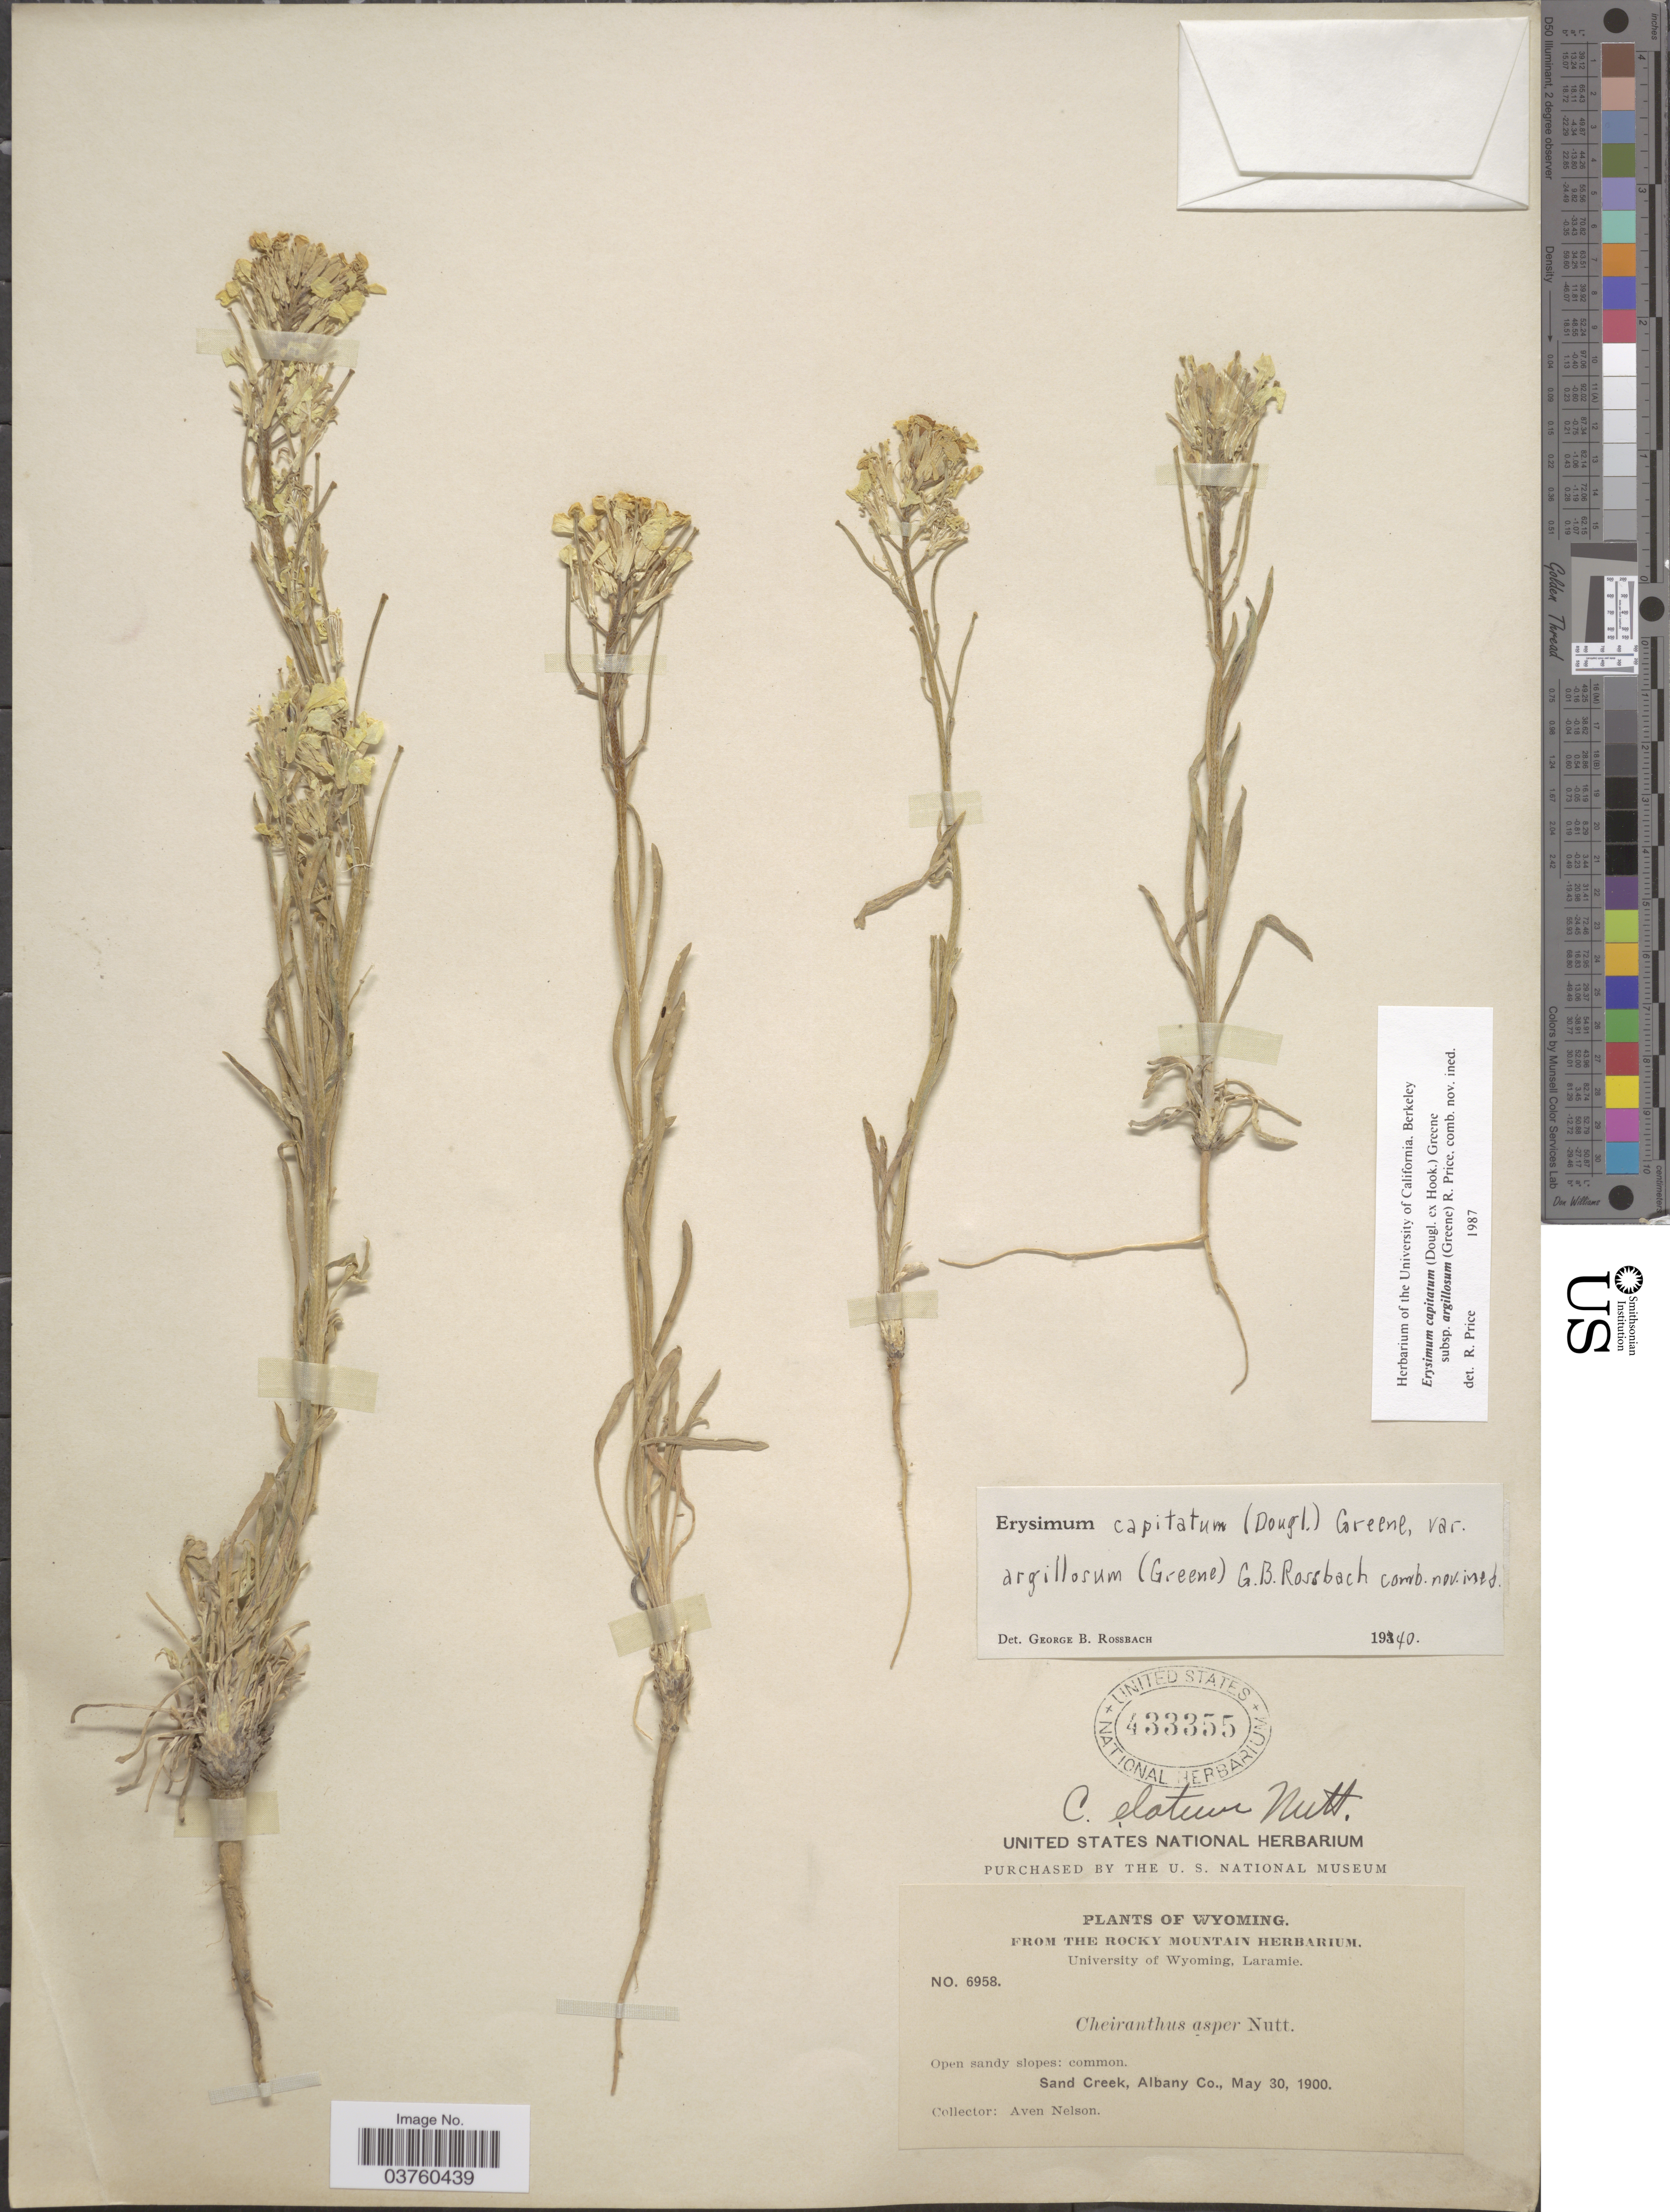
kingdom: Plantae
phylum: Tracheophyta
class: Magnoliopsida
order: Brassicales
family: Brassicaceae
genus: Erysimum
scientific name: Erysimum capitatum subsp. argillosum (Greene) R.A. Price comb. nov. ined.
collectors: A. Nelson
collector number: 6958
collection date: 1900-05-30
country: United States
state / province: Wyoming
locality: Sand Creek, Albany Co.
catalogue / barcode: US 433355